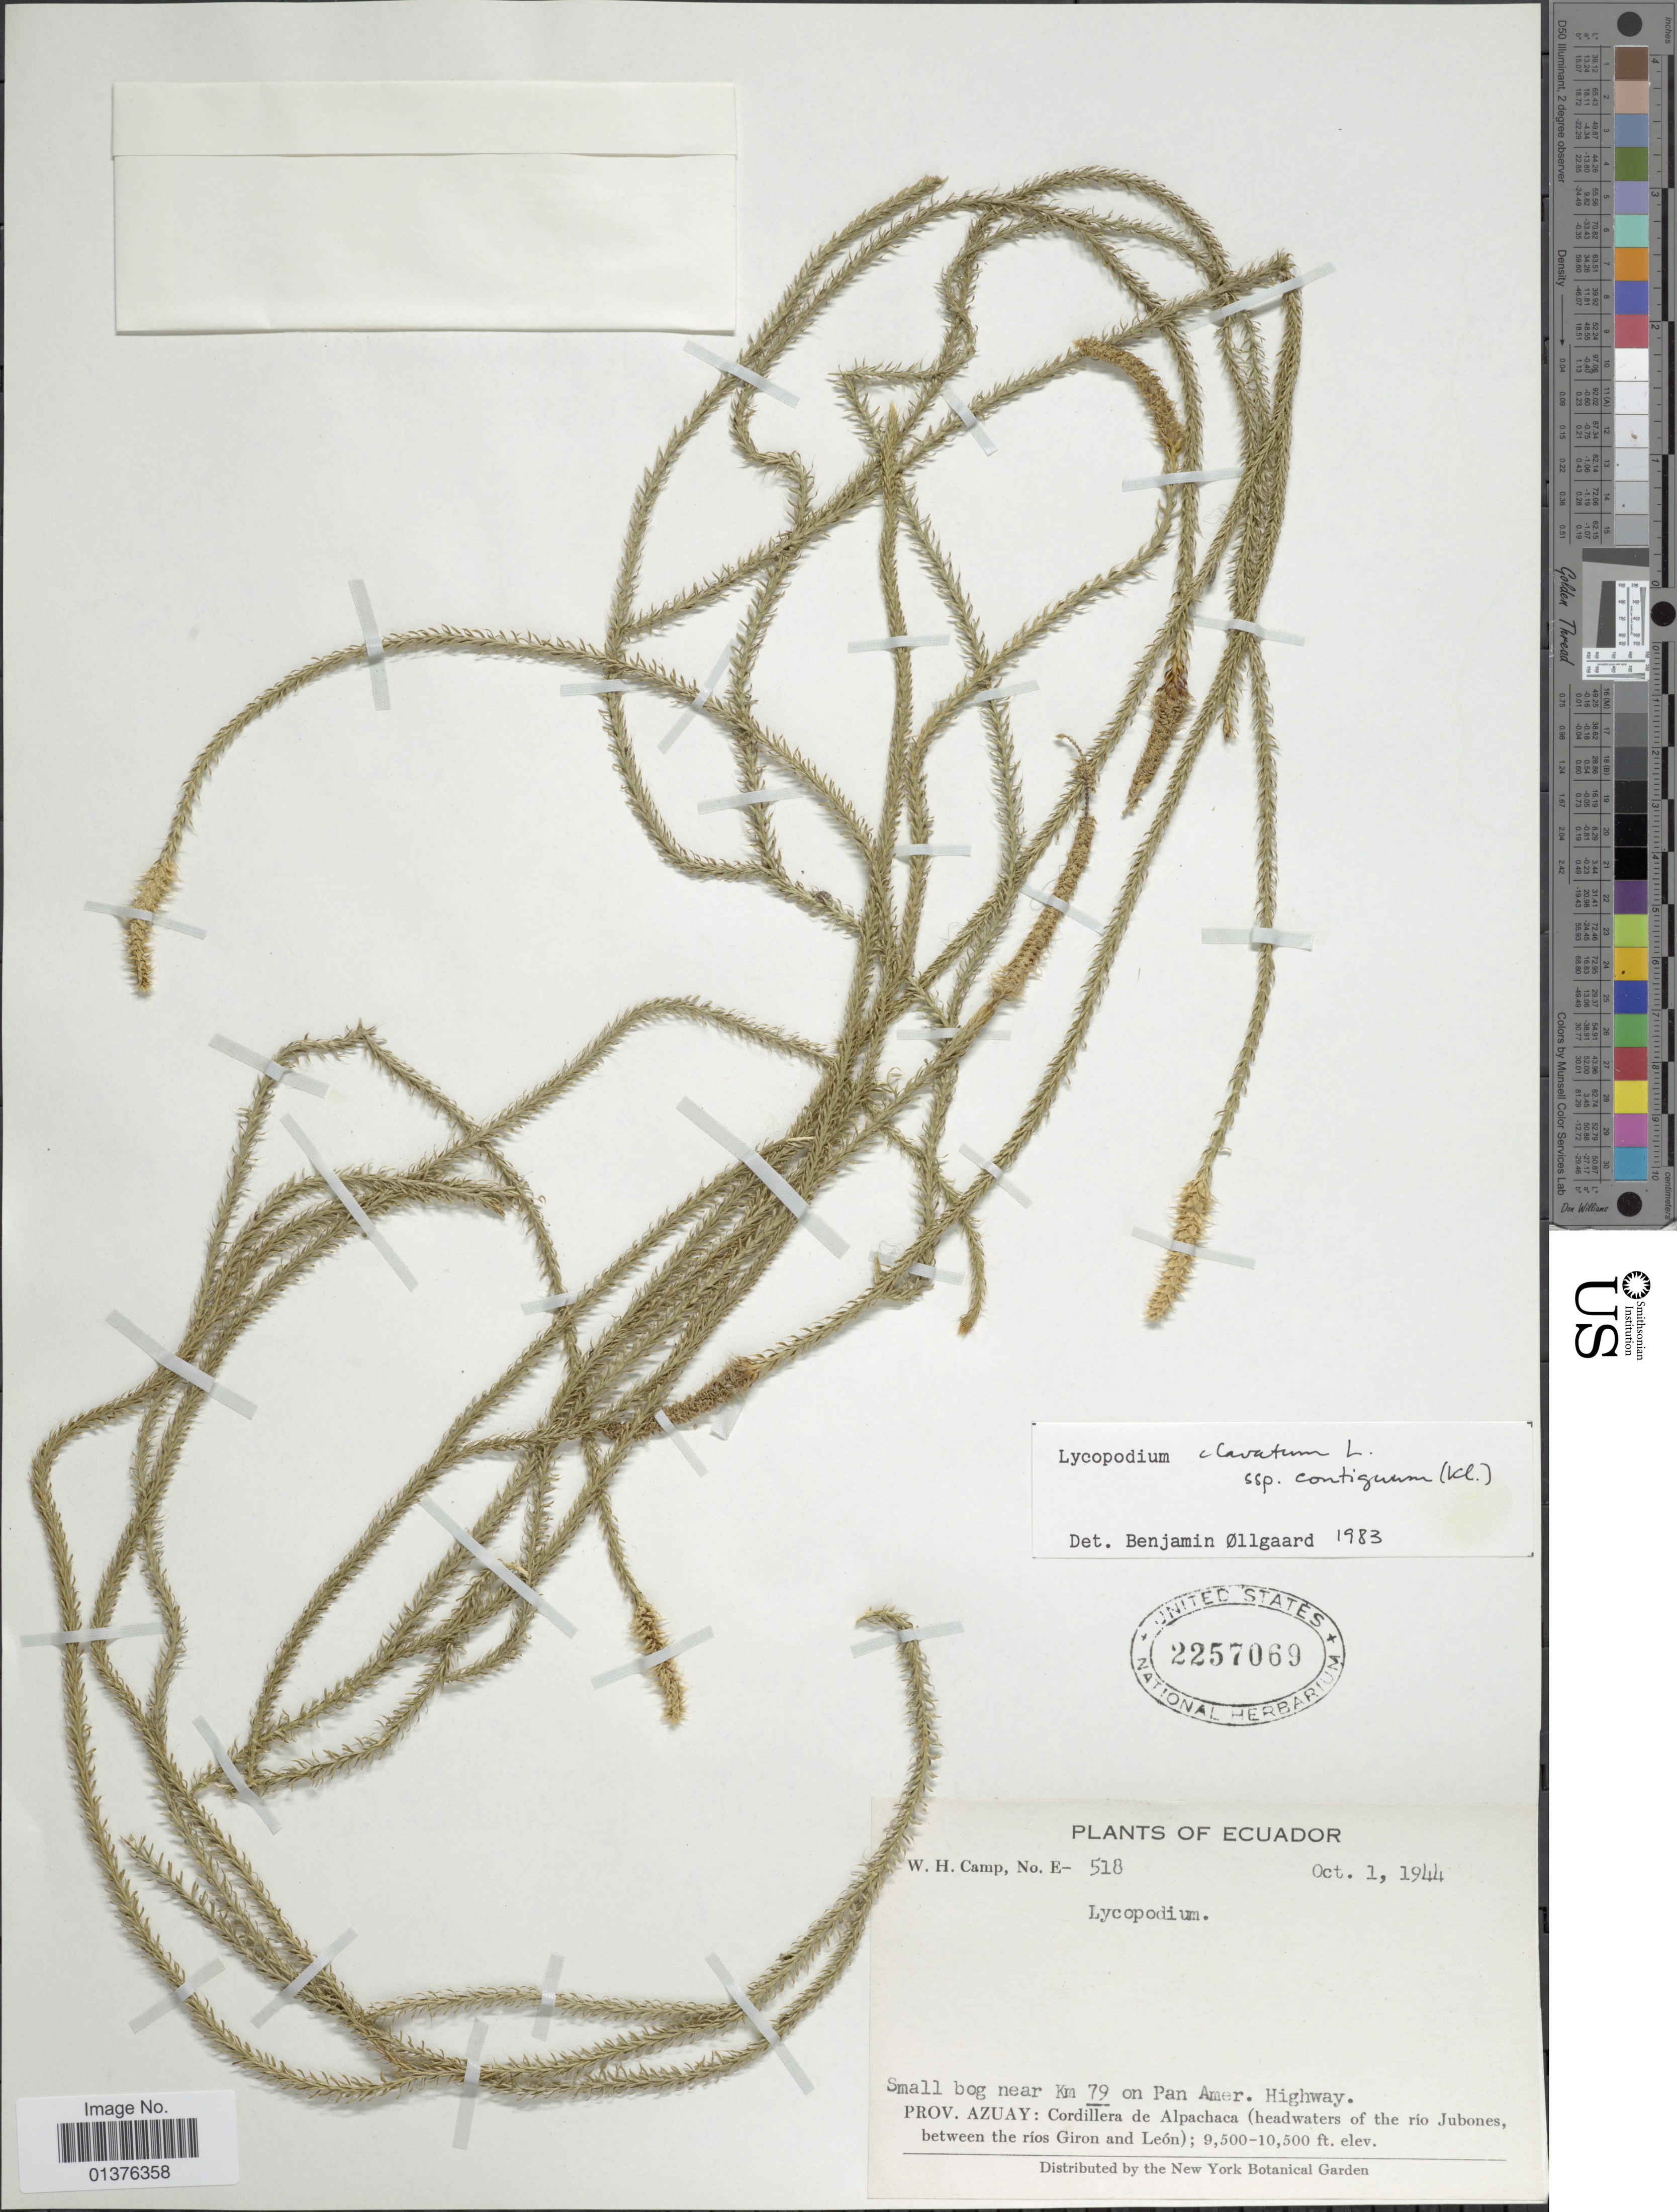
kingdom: Plantae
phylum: Tracheophyta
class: Lycopodiopsida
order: Lycopodiales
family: Lycopodiaceae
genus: Lycopodium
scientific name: Lycopodium clavatum subsp. contiguum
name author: (Klotzsch) B. Øllg.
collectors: W. H. Camp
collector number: E-518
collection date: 1944-10-01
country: Ecuador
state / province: Azuay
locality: Small bog near Km 79 on Pan Amer. Highway, cordillera de Alpachaca(headwaters of the rio Jubones, between the rios Giron and León)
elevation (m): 2896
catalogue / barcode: US 2257069